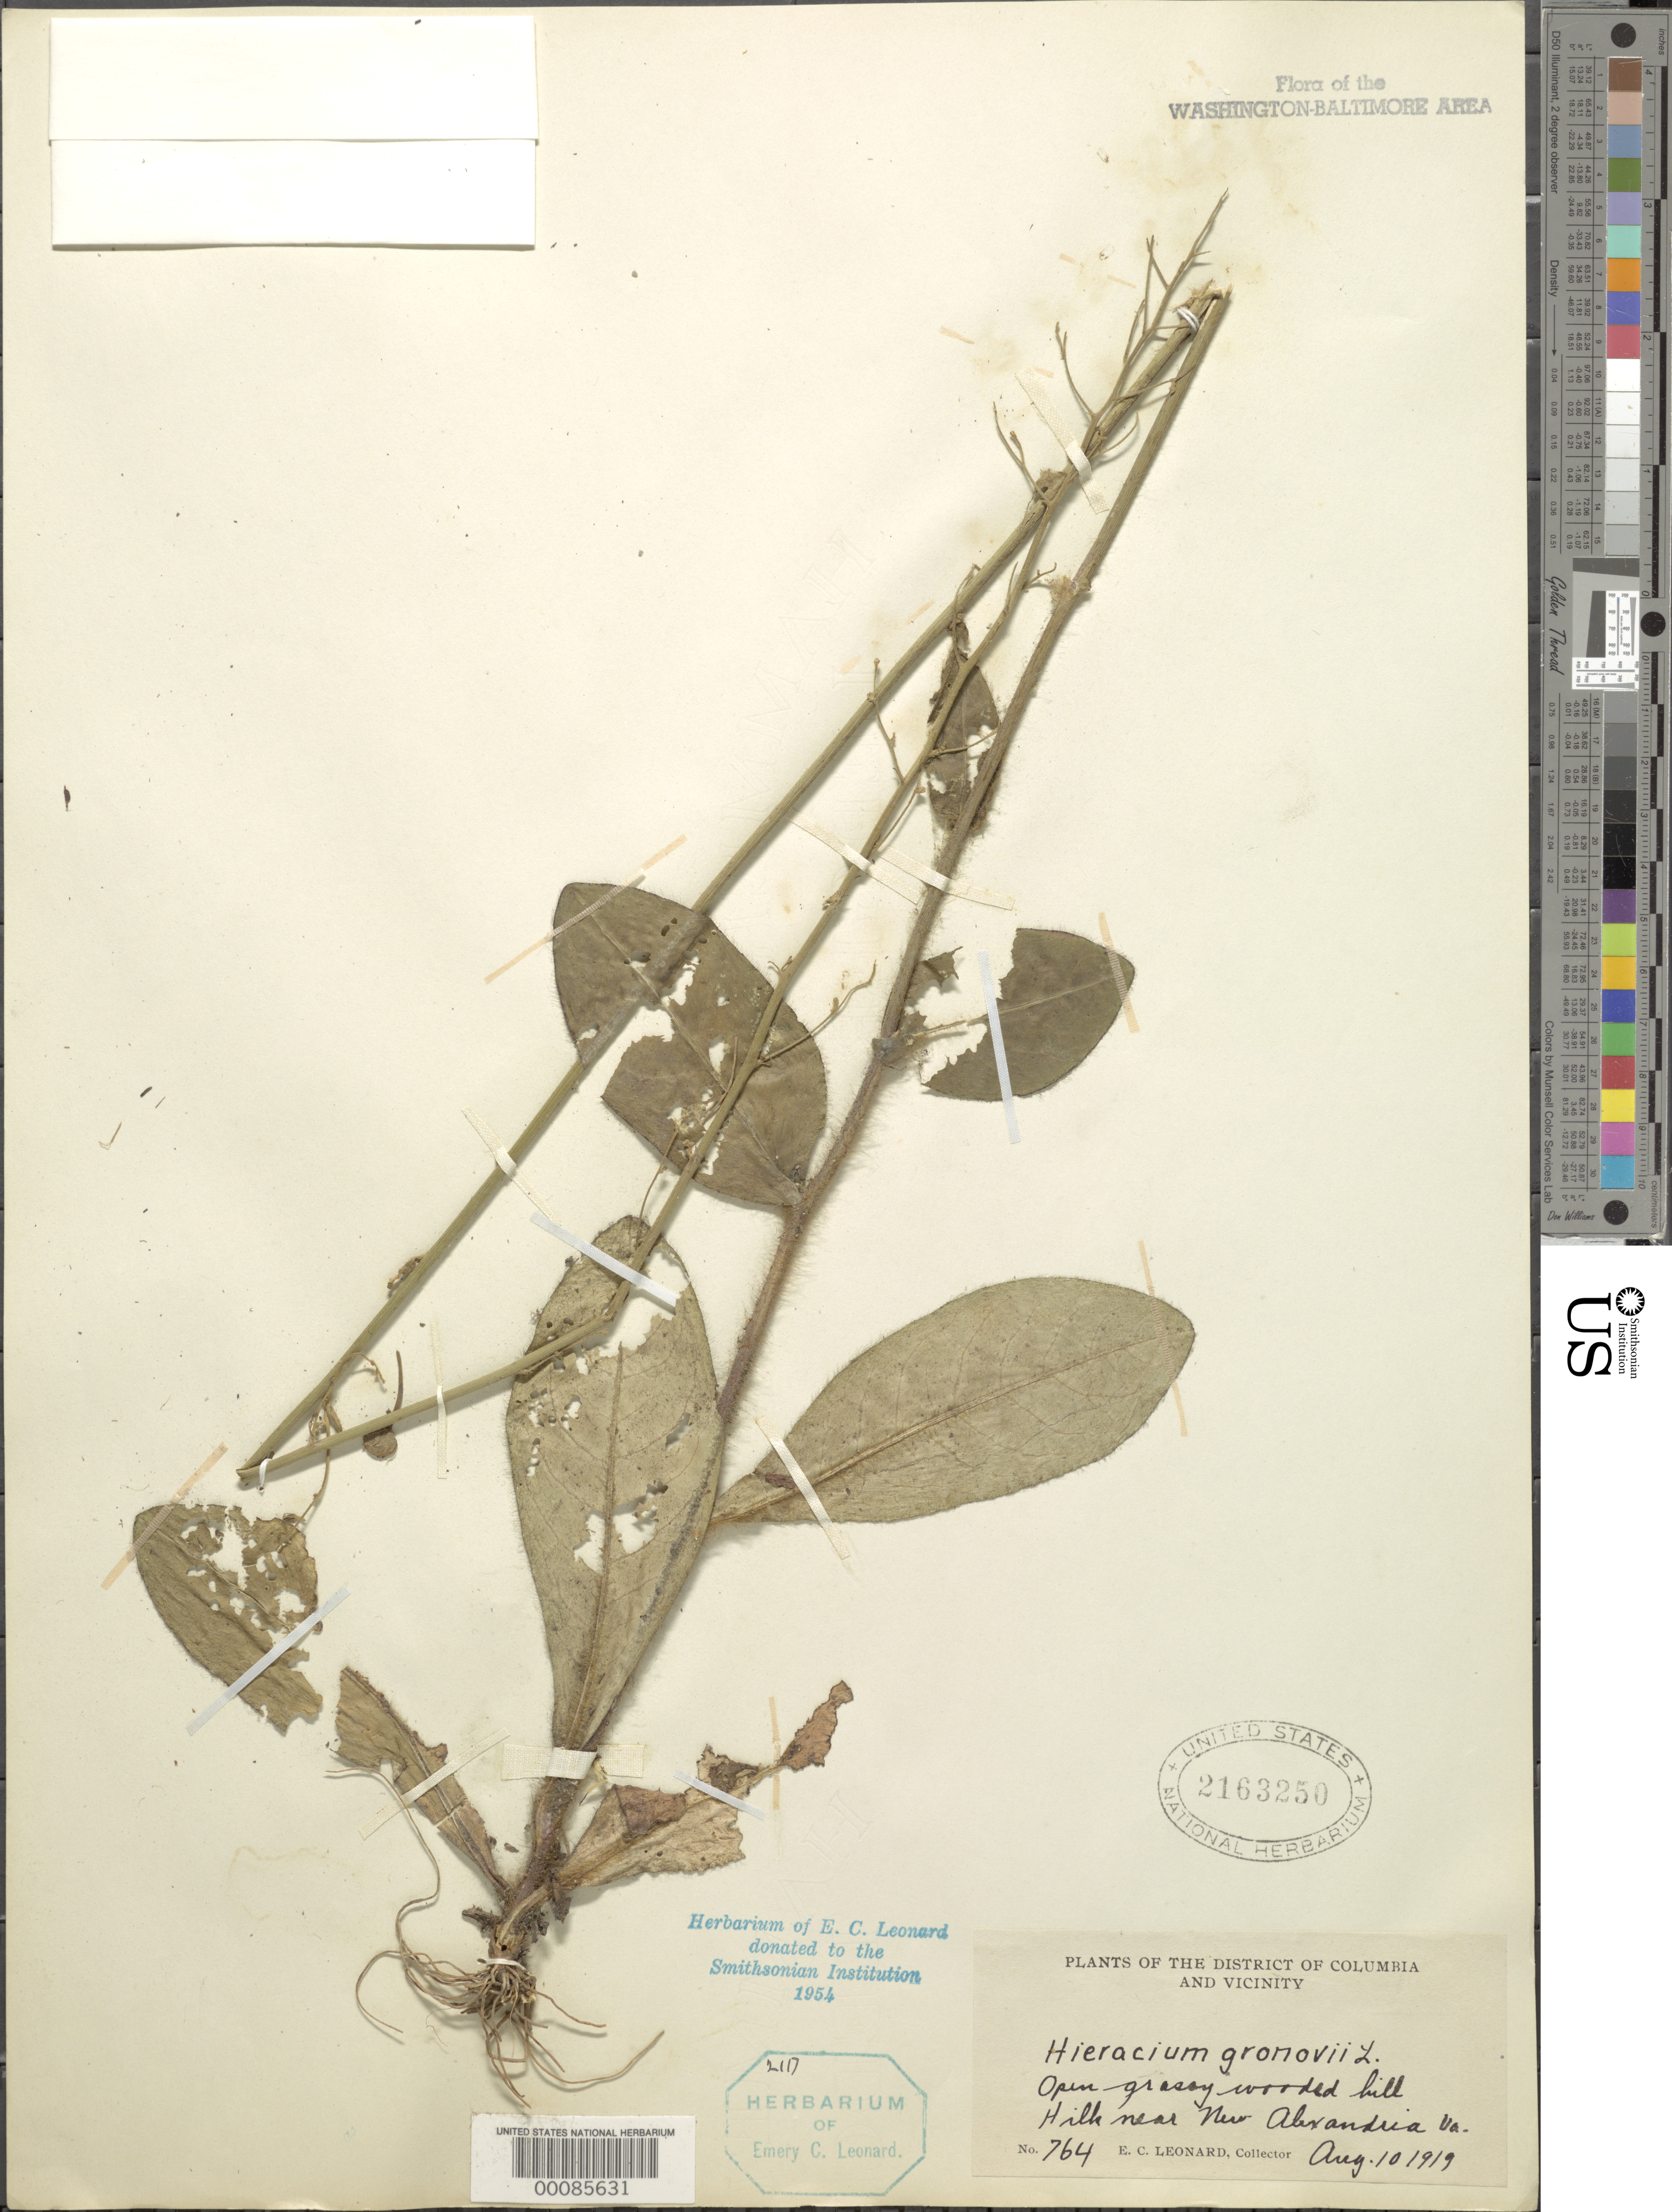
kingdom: Plantae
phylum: Tracheophyta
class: Magnoliopsida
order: Asterales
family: Asteraceae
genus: Hieracium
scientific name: Hieracium gronovii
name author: L.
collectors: E. C. Leonard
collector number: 764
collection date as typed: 10 Aug 1919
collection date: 1919-08-10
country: United States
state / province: Virginia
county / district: Fairfax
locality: Near New Alexandria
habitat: Open grassy wooded hill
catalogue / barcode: US 2163250